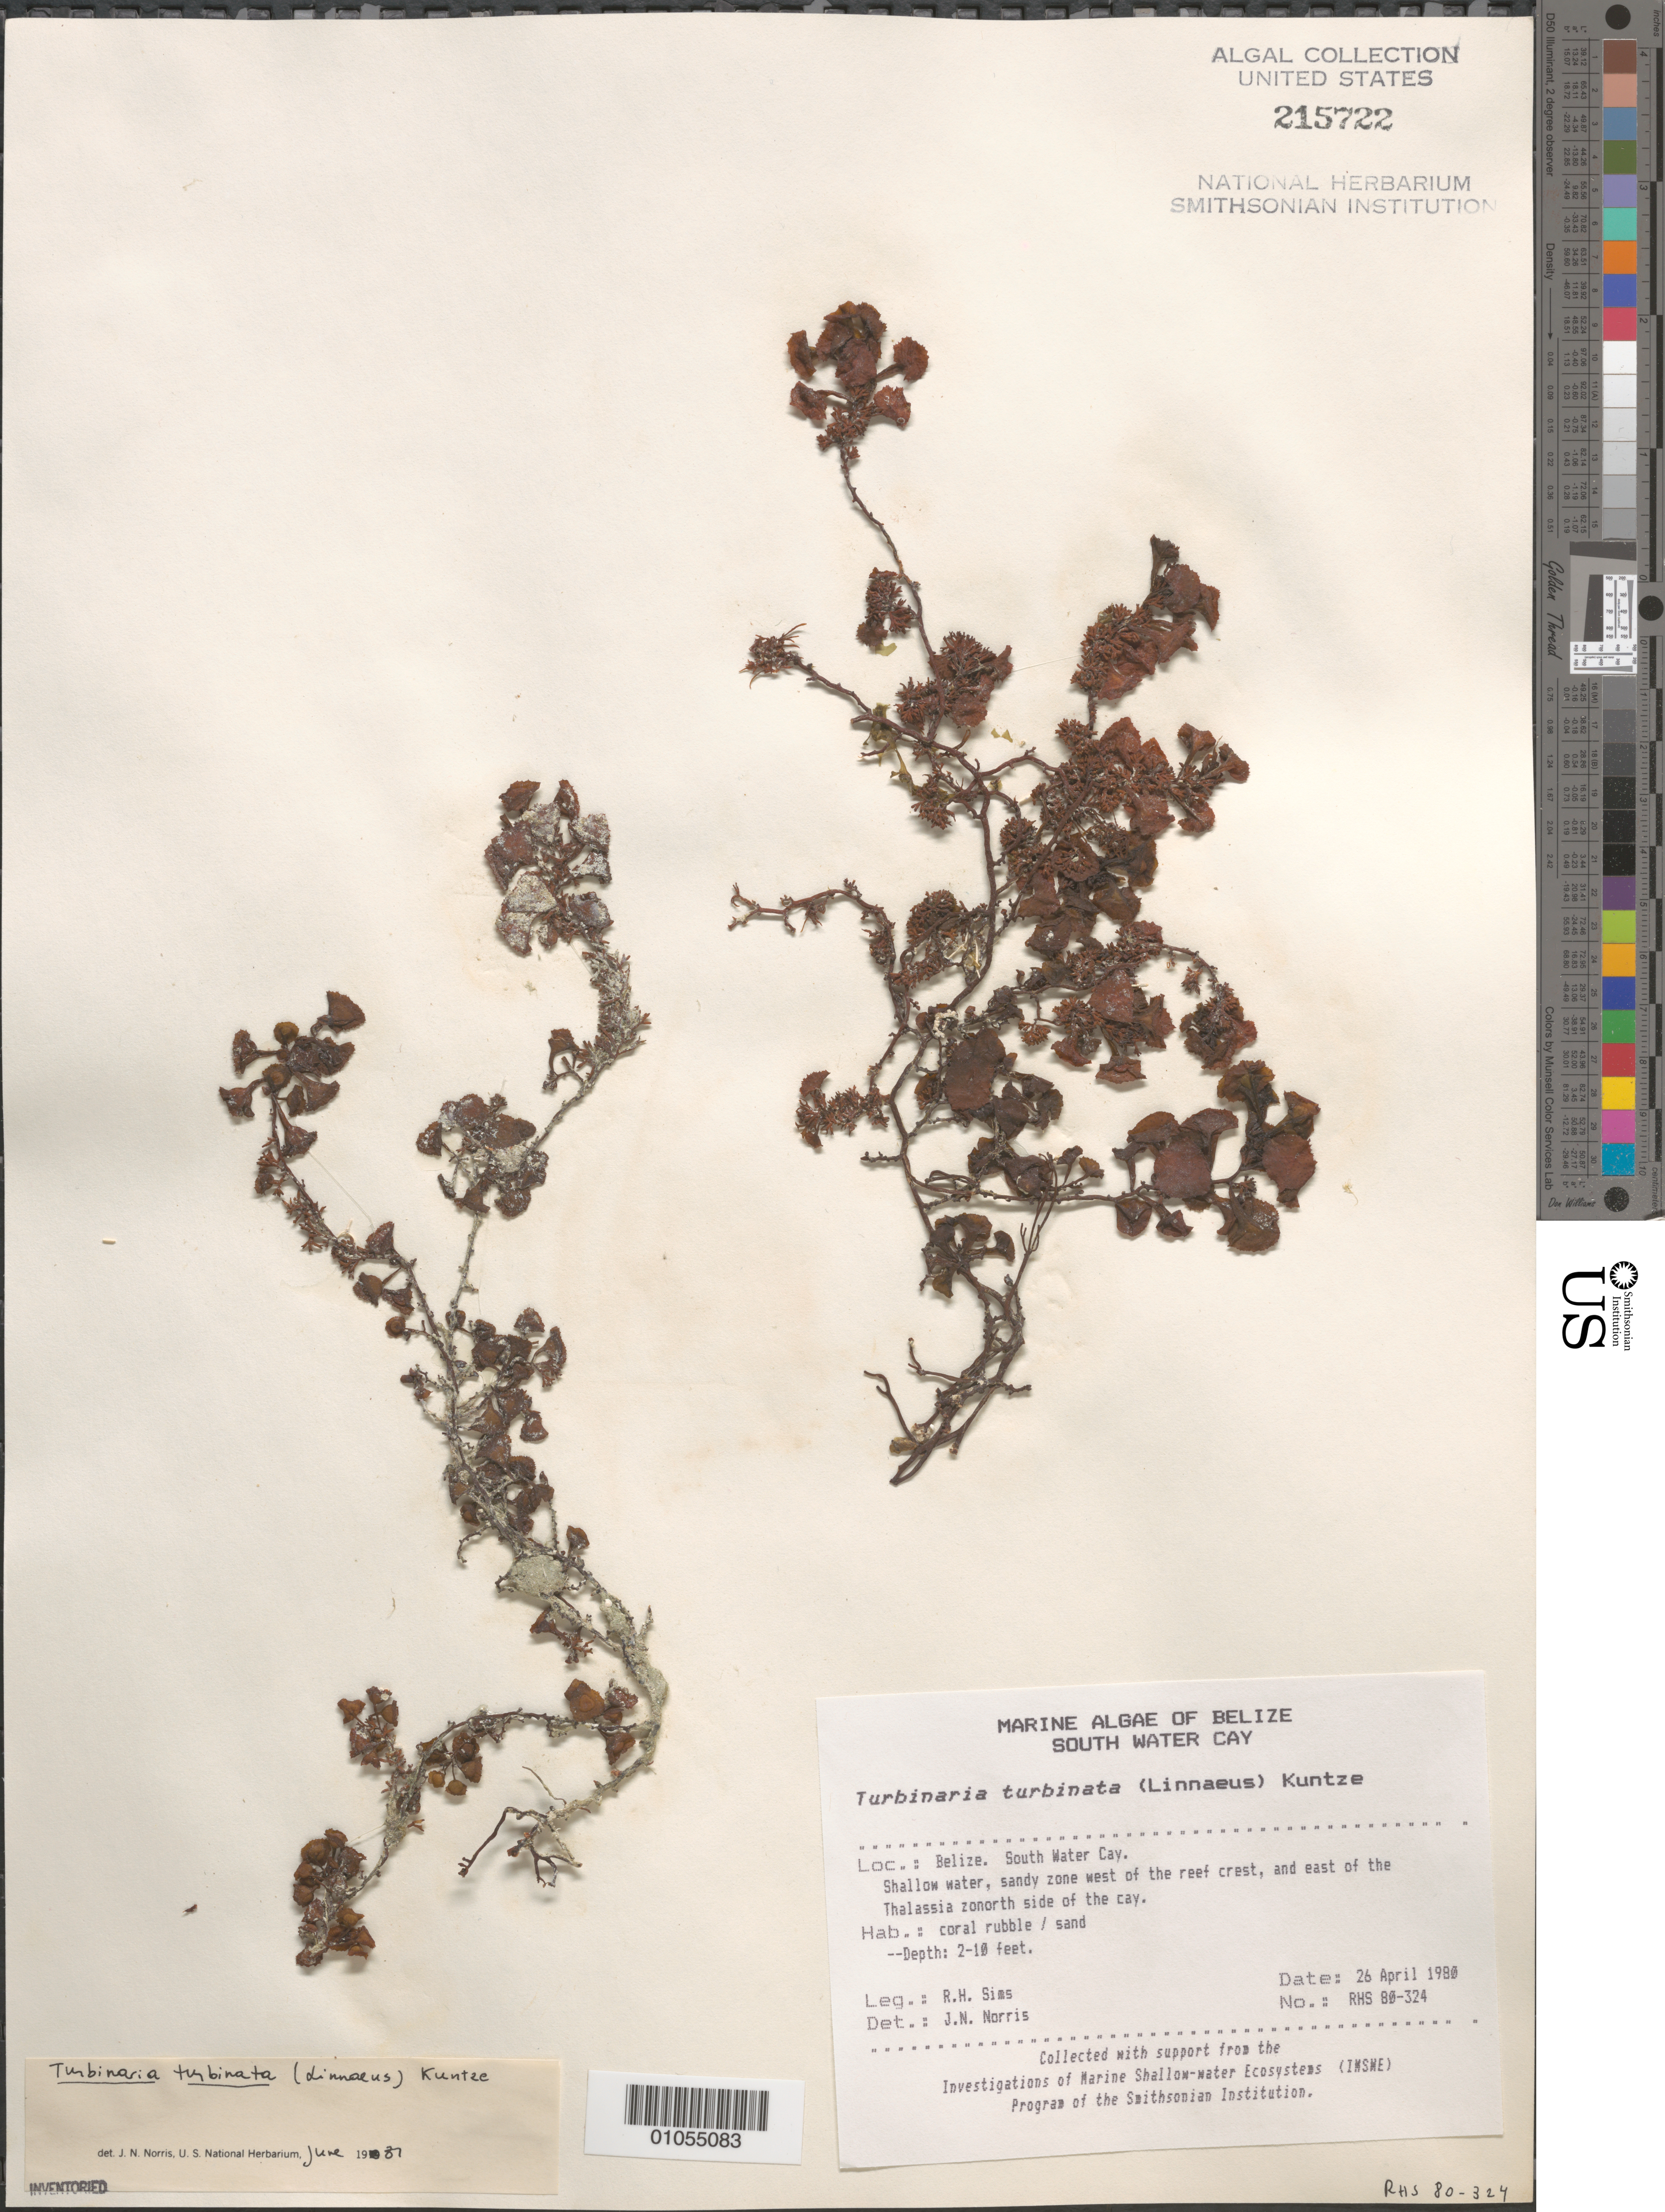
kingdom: Chromista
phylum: Ochrophyta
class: Phaeophyceae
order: Fucales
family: Sargassaceae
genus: Turbinaria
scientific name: Turbinaria turbinata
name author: (L.) Kuntze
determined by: Norris, James N.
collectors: R. H. Sims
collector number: RHS 80-324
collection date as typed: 26 Apr 1980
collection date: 1980-04-26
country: Belize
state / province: Stann Creek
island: South Water Cay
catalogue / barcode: US 215722